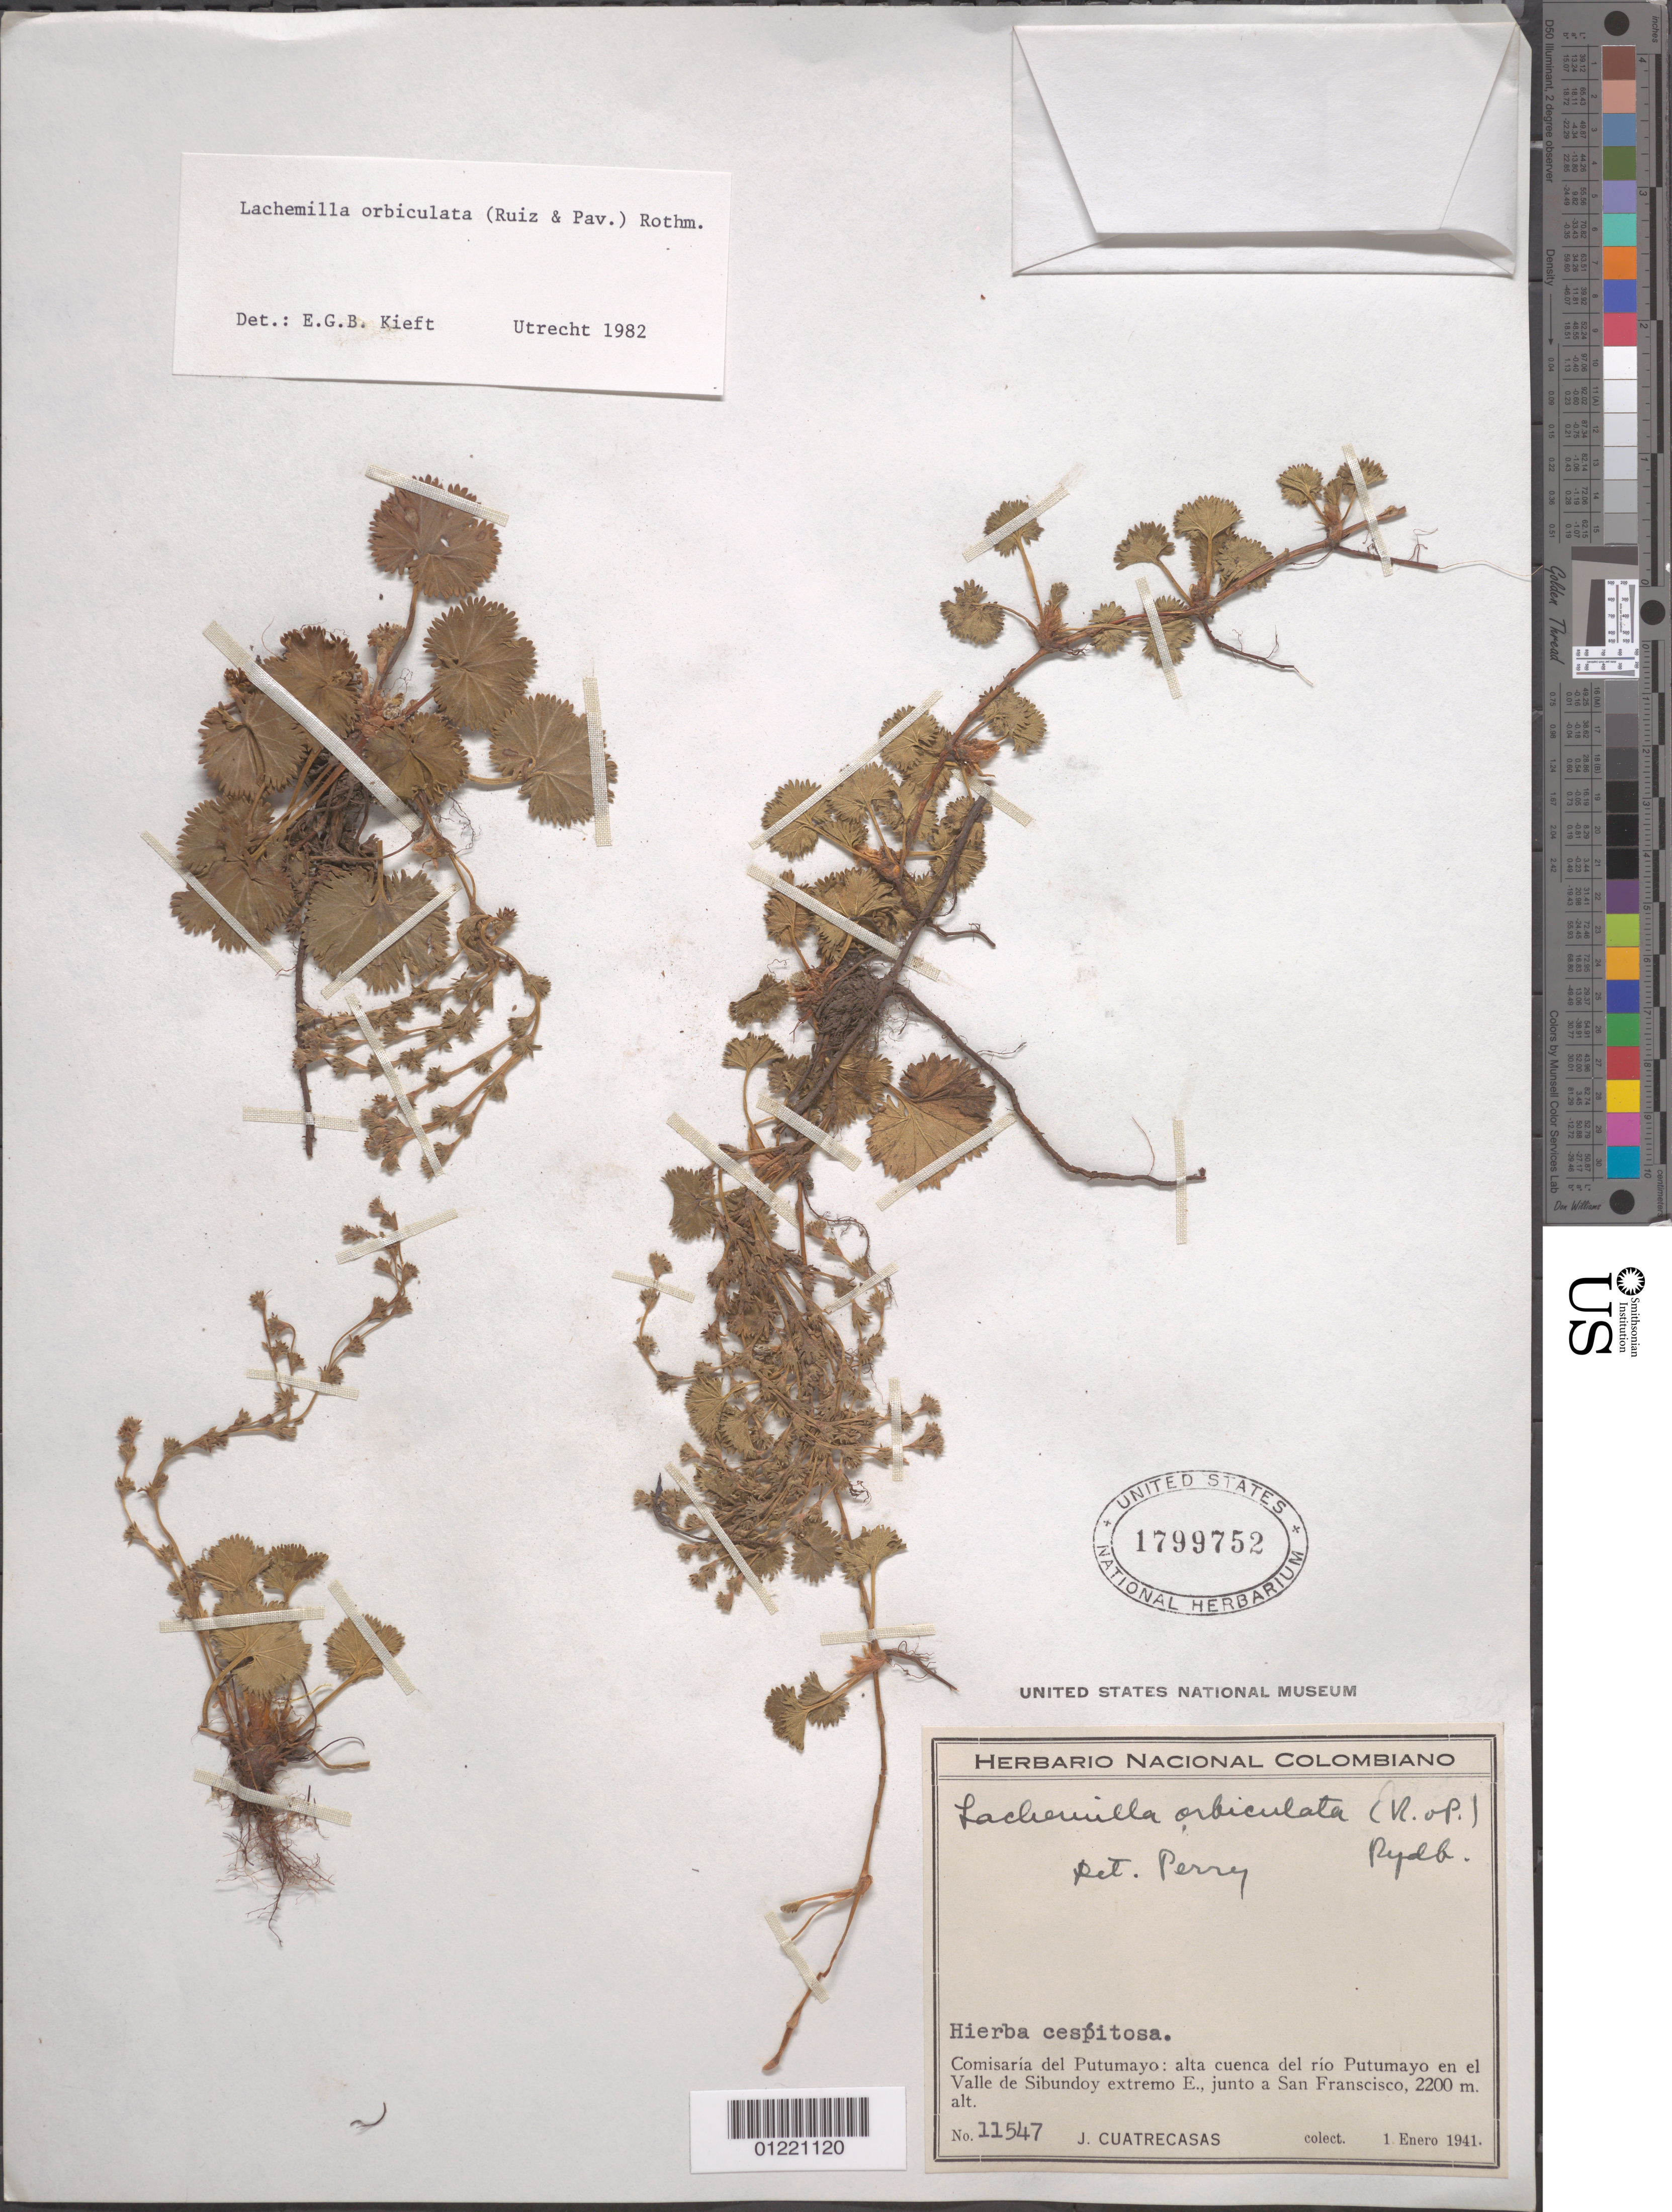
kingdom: Plantae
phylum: Tracheophyta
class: Magnoliopsida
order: Rosales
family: Rosaceae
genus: Lachemilla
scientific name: Lachemilla orbiculata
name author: (Ruiz & Pav.) Rydb.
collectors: J. Cuatrecasas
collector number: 11547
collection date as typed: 01 Jan 1941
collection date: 1941-01-01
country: Colombia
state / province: Putumayo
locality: Alta Cuenca del Rio Putumayo en El Valle de Sibundoy extremo E, Junto a San Francisco.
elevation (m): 2200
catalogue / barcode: US 1799752